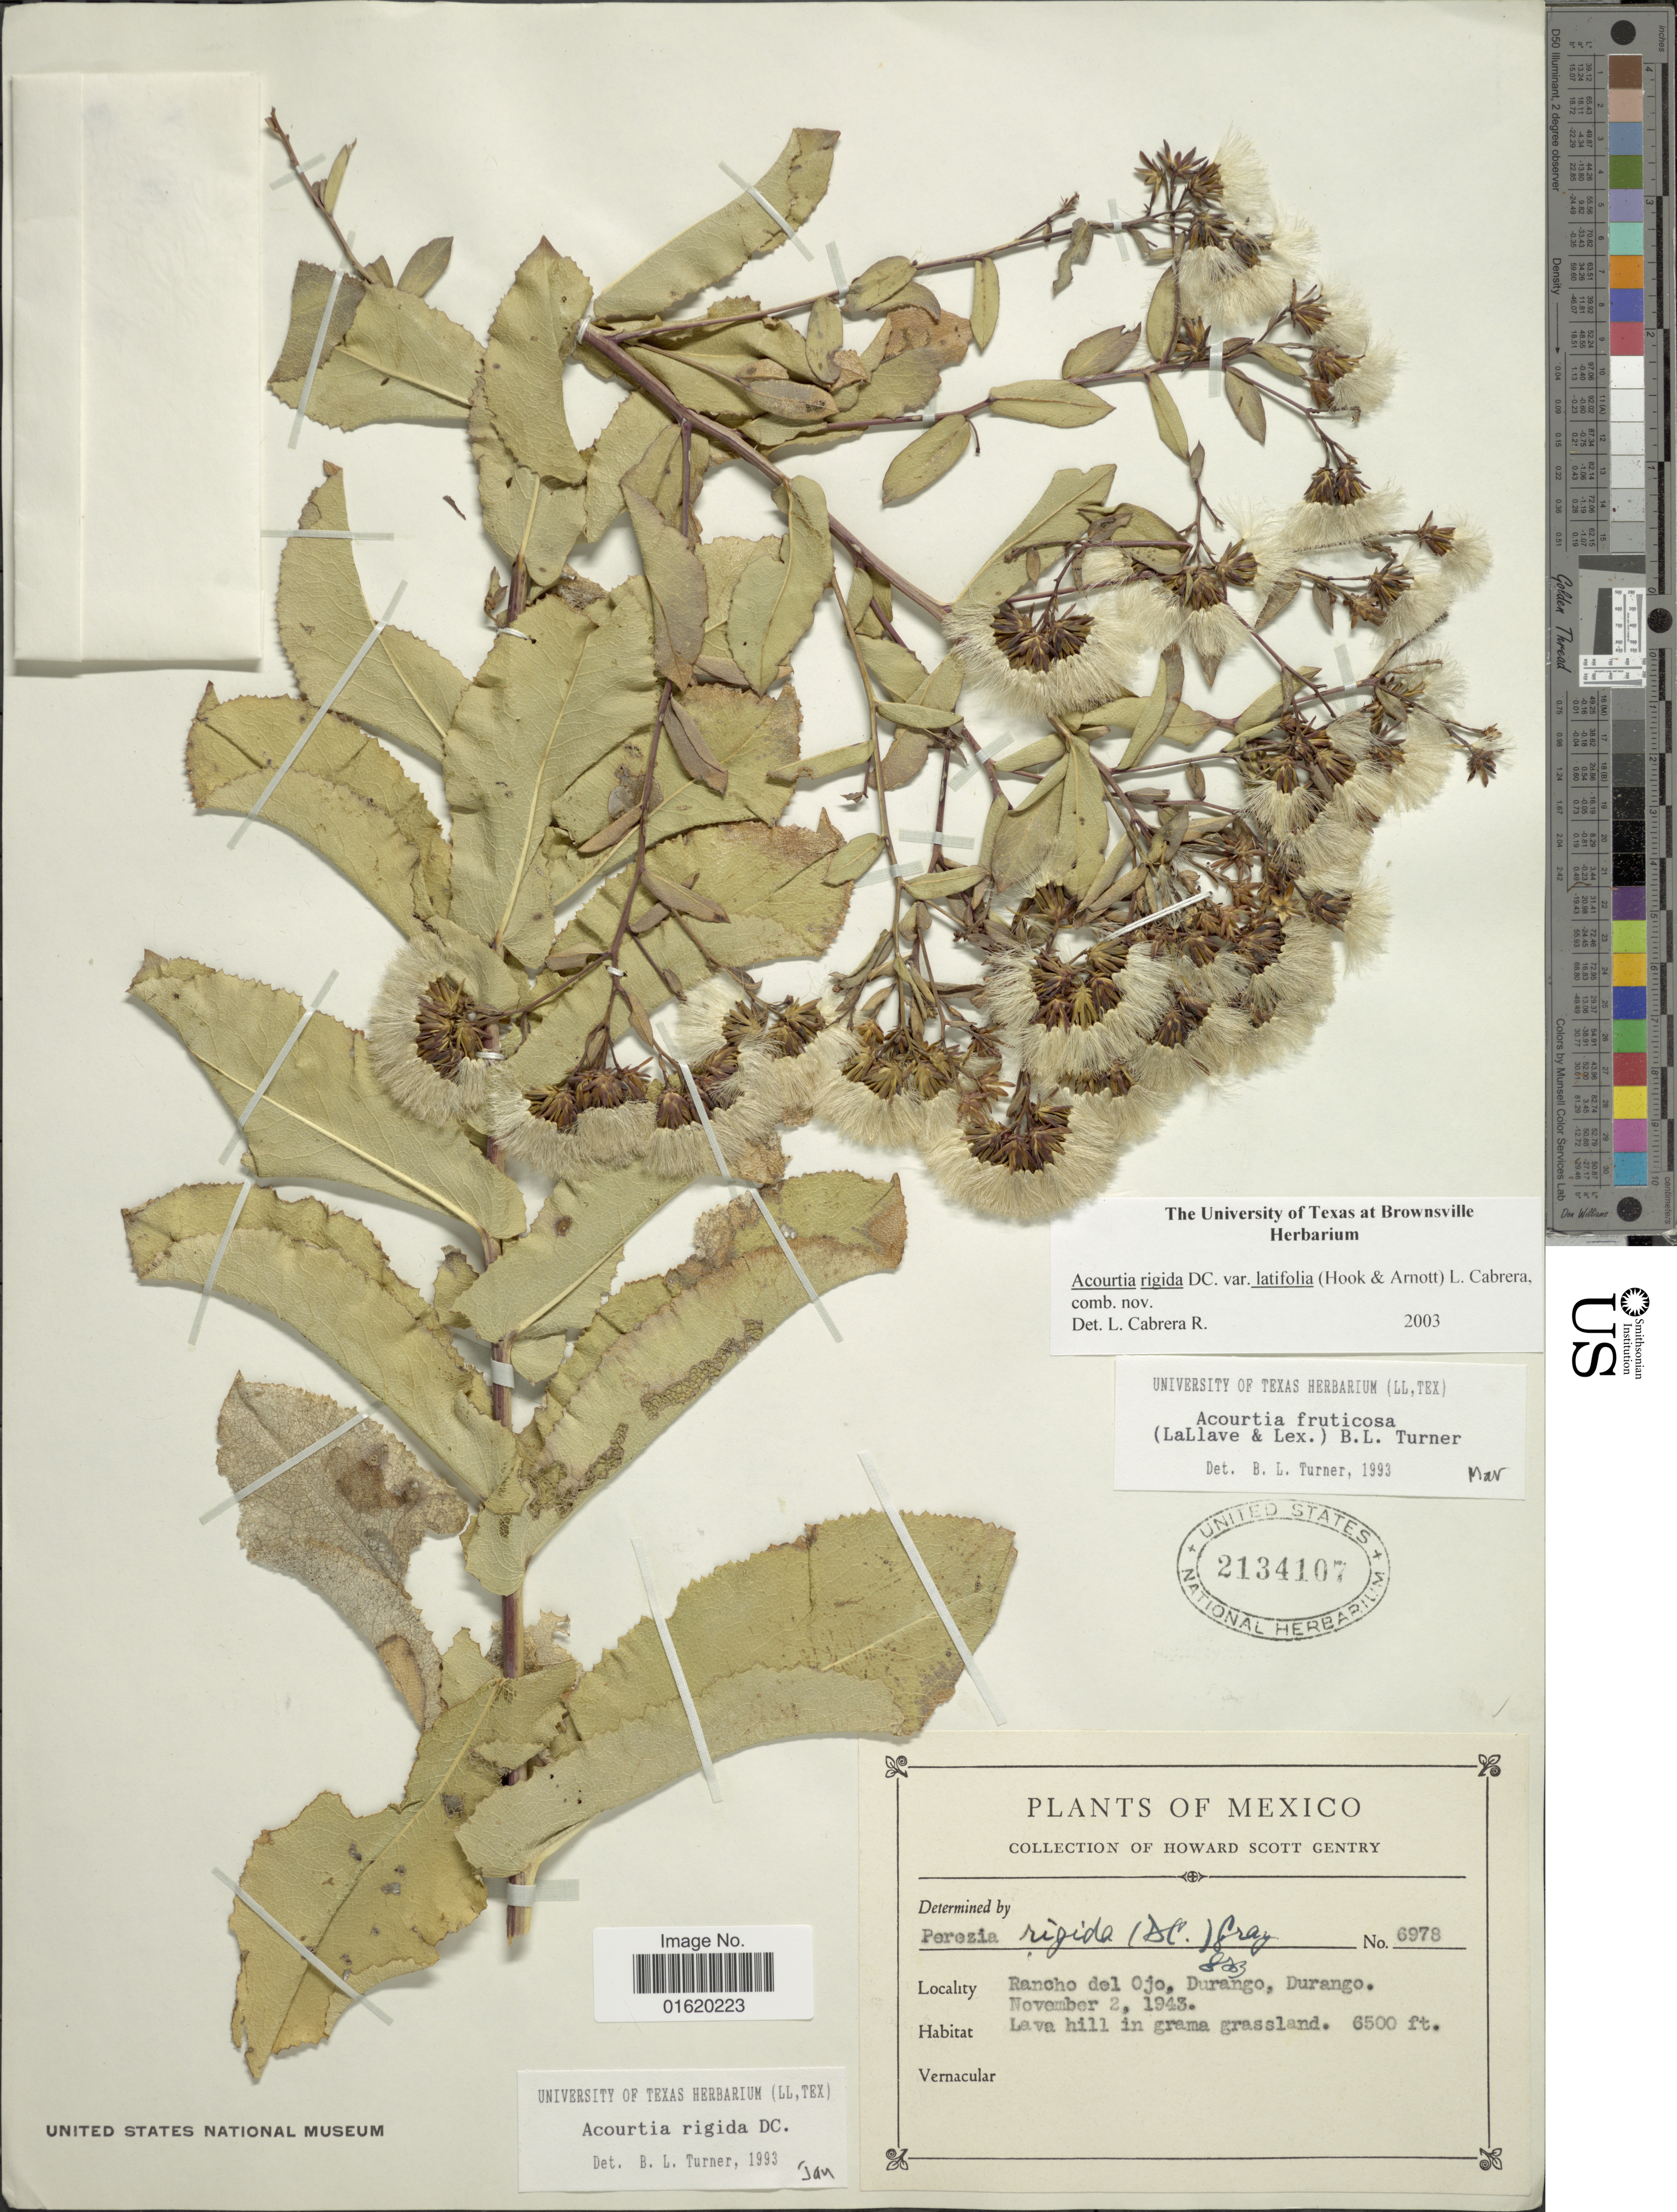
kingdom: Plantae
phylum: Tracheophyta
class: Magnoliopsida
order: Asterales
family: Asteraceae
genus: Acourtia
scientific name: Acourtia rigida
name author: DC.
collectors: H. S. Gentry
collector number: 6978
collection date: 1943-11-02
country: Mexico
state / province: Durango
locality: Rancho del Ojo, Lava hill in grama grassland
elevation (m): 1981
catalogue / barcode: US 2134107